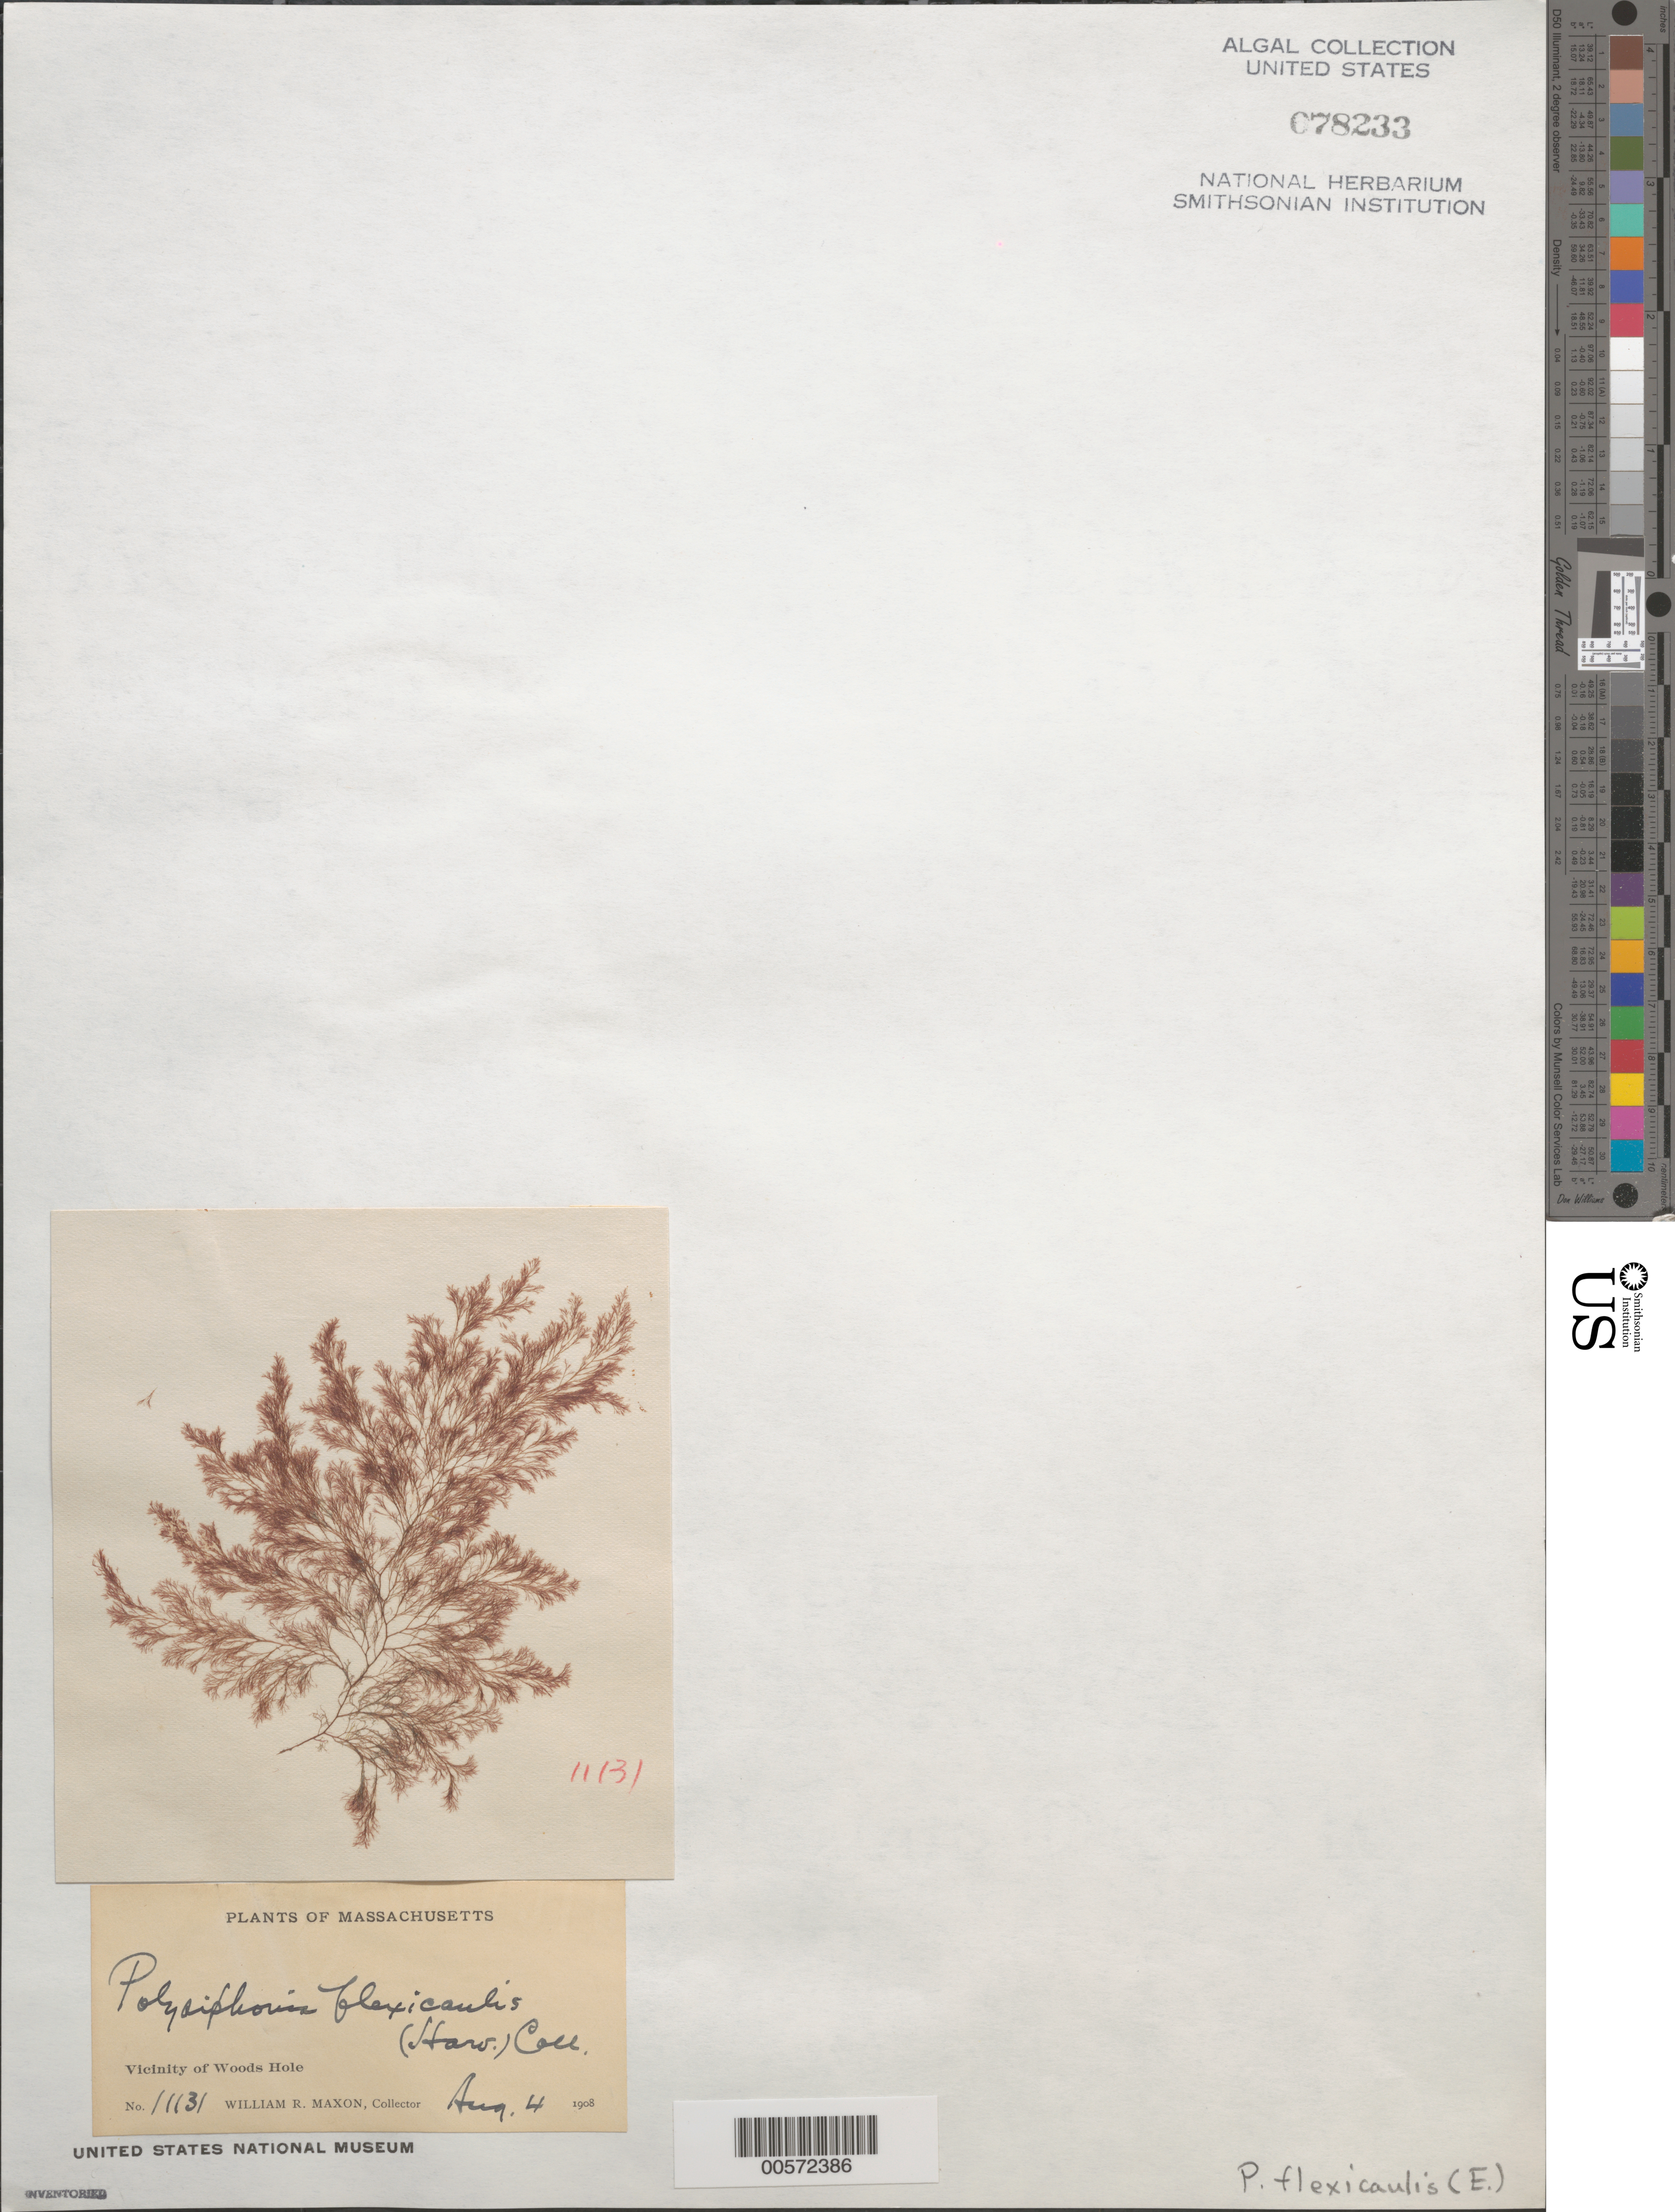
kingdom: Plantae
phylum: Rhodophyta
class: Florideophyceae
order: Ceramiales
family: Rhodomelaceae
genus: Leptosiphonia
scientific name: Leptosiphonia flexicaulis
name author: (Harv.) Savoie & G.W. Saunders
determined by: Algae name updating Project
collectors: W. R. Maxon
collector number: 11131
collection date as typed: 04 Aug 1908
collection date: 1908-08-04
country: United States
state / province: Massachusetts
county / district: Barnstable County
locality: Woods Hole area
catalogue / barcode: US 78233